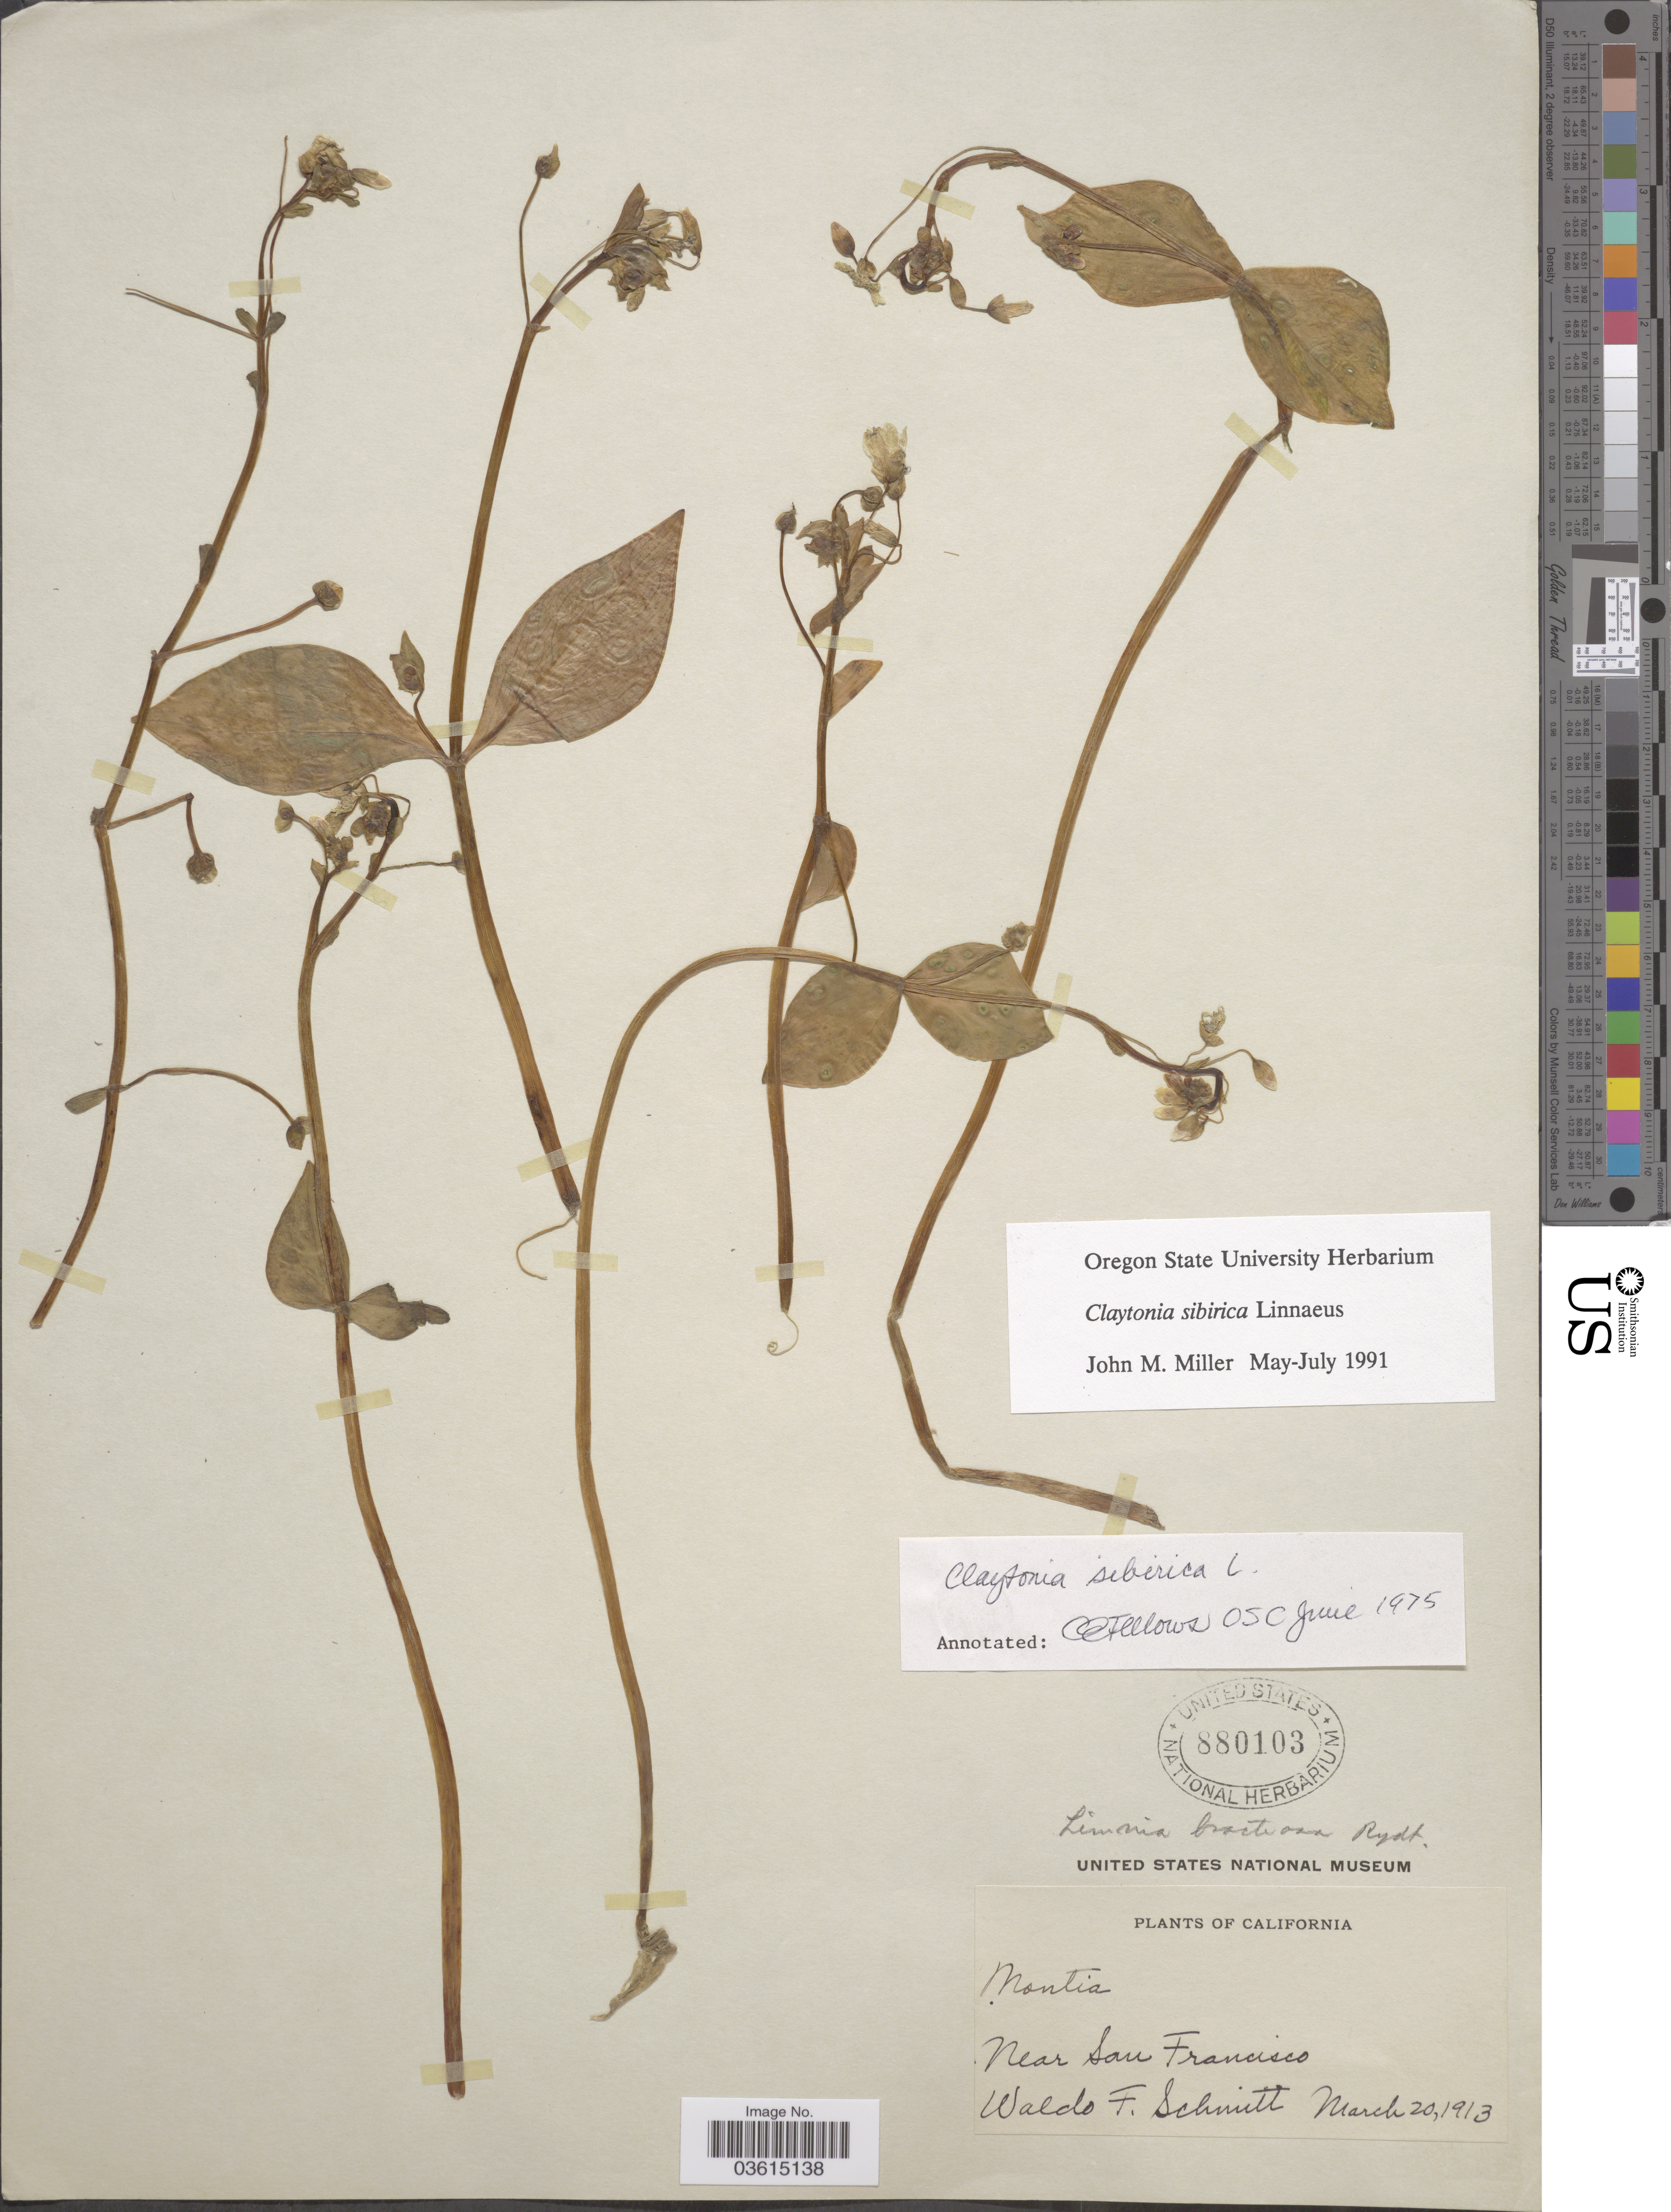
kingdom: Plantae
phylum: Tracheophyta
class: Magnoliopsida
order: Caryophyllales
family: Montiaceae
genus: Claytonia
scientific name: Claytonia sibirica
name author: L.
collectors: W. F. Schmitt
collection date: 1913-03-20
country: United States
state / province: California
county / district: San Francisco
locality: Near San Francisco.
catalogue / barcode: US 880103